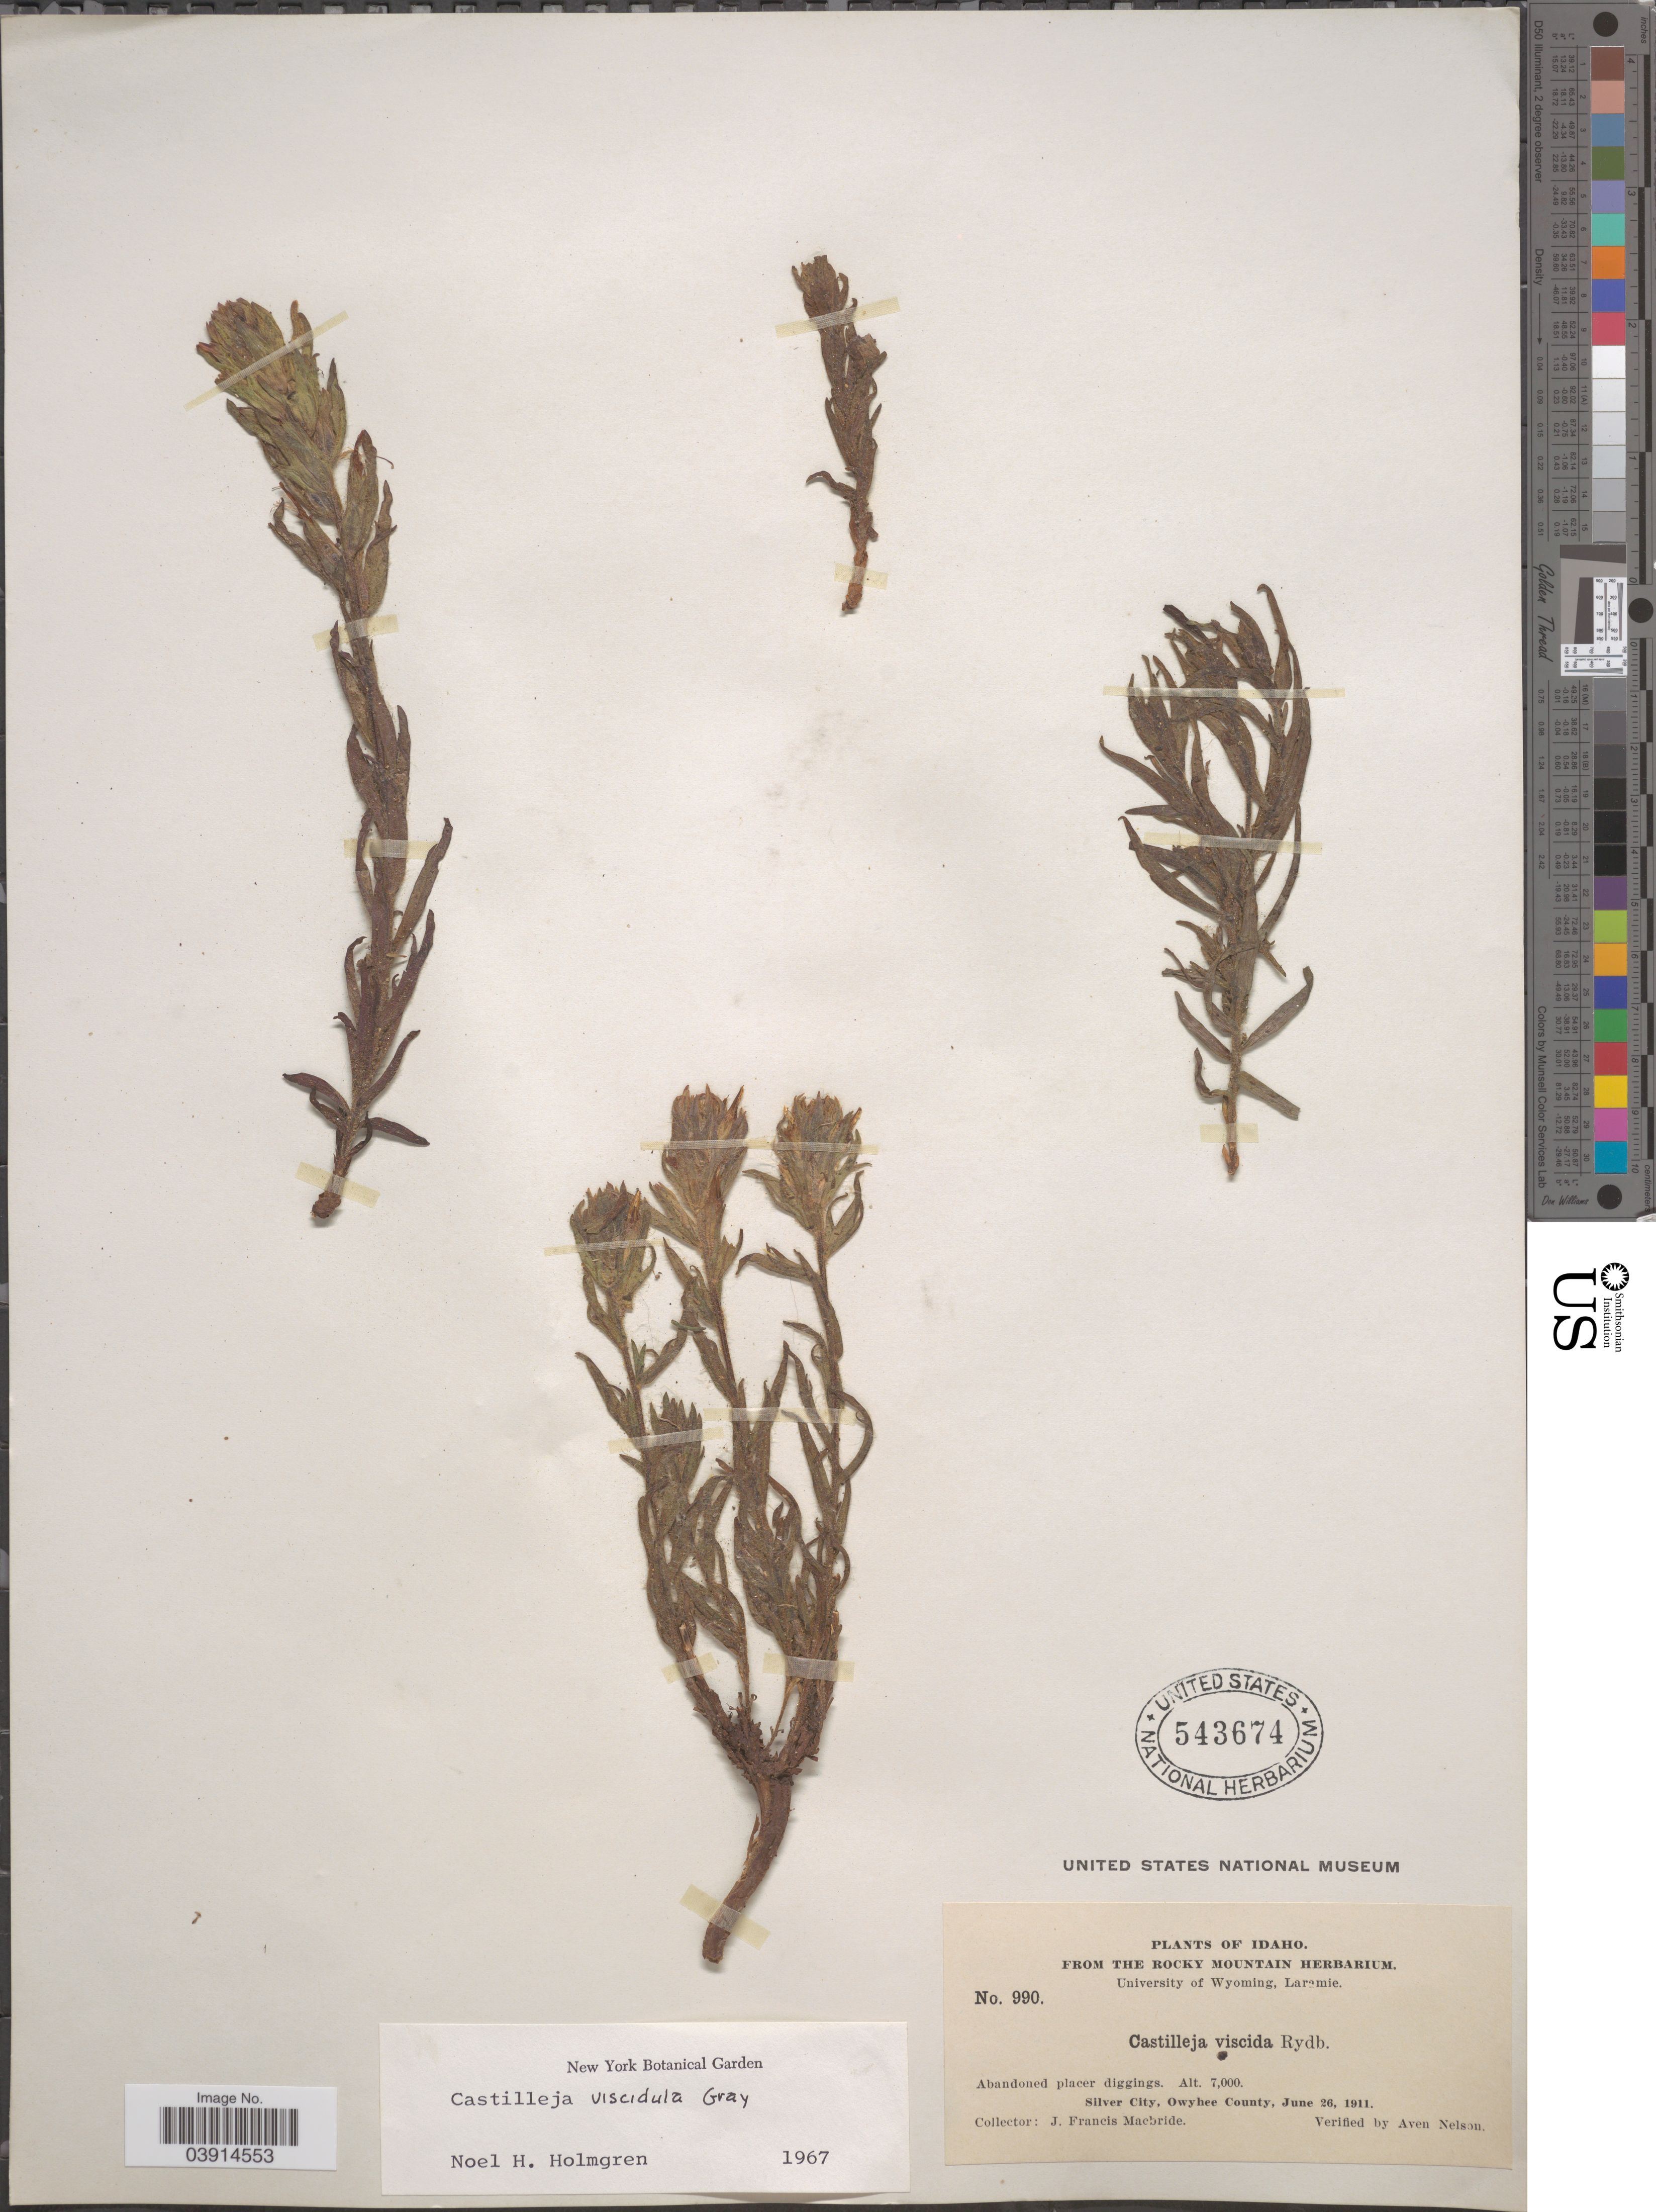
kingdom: Plantae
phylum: Tracheophyta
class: Magnoliopsida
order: Lamiales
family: Orobanchaceae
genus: Castilleja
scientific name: Castilleja viscidula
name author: A. Gray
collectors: J. F. Macbride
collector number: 990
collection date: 1911-06-26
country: United States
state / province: Idaho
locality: Silver City, Owyhee County.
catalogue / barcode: US 543674